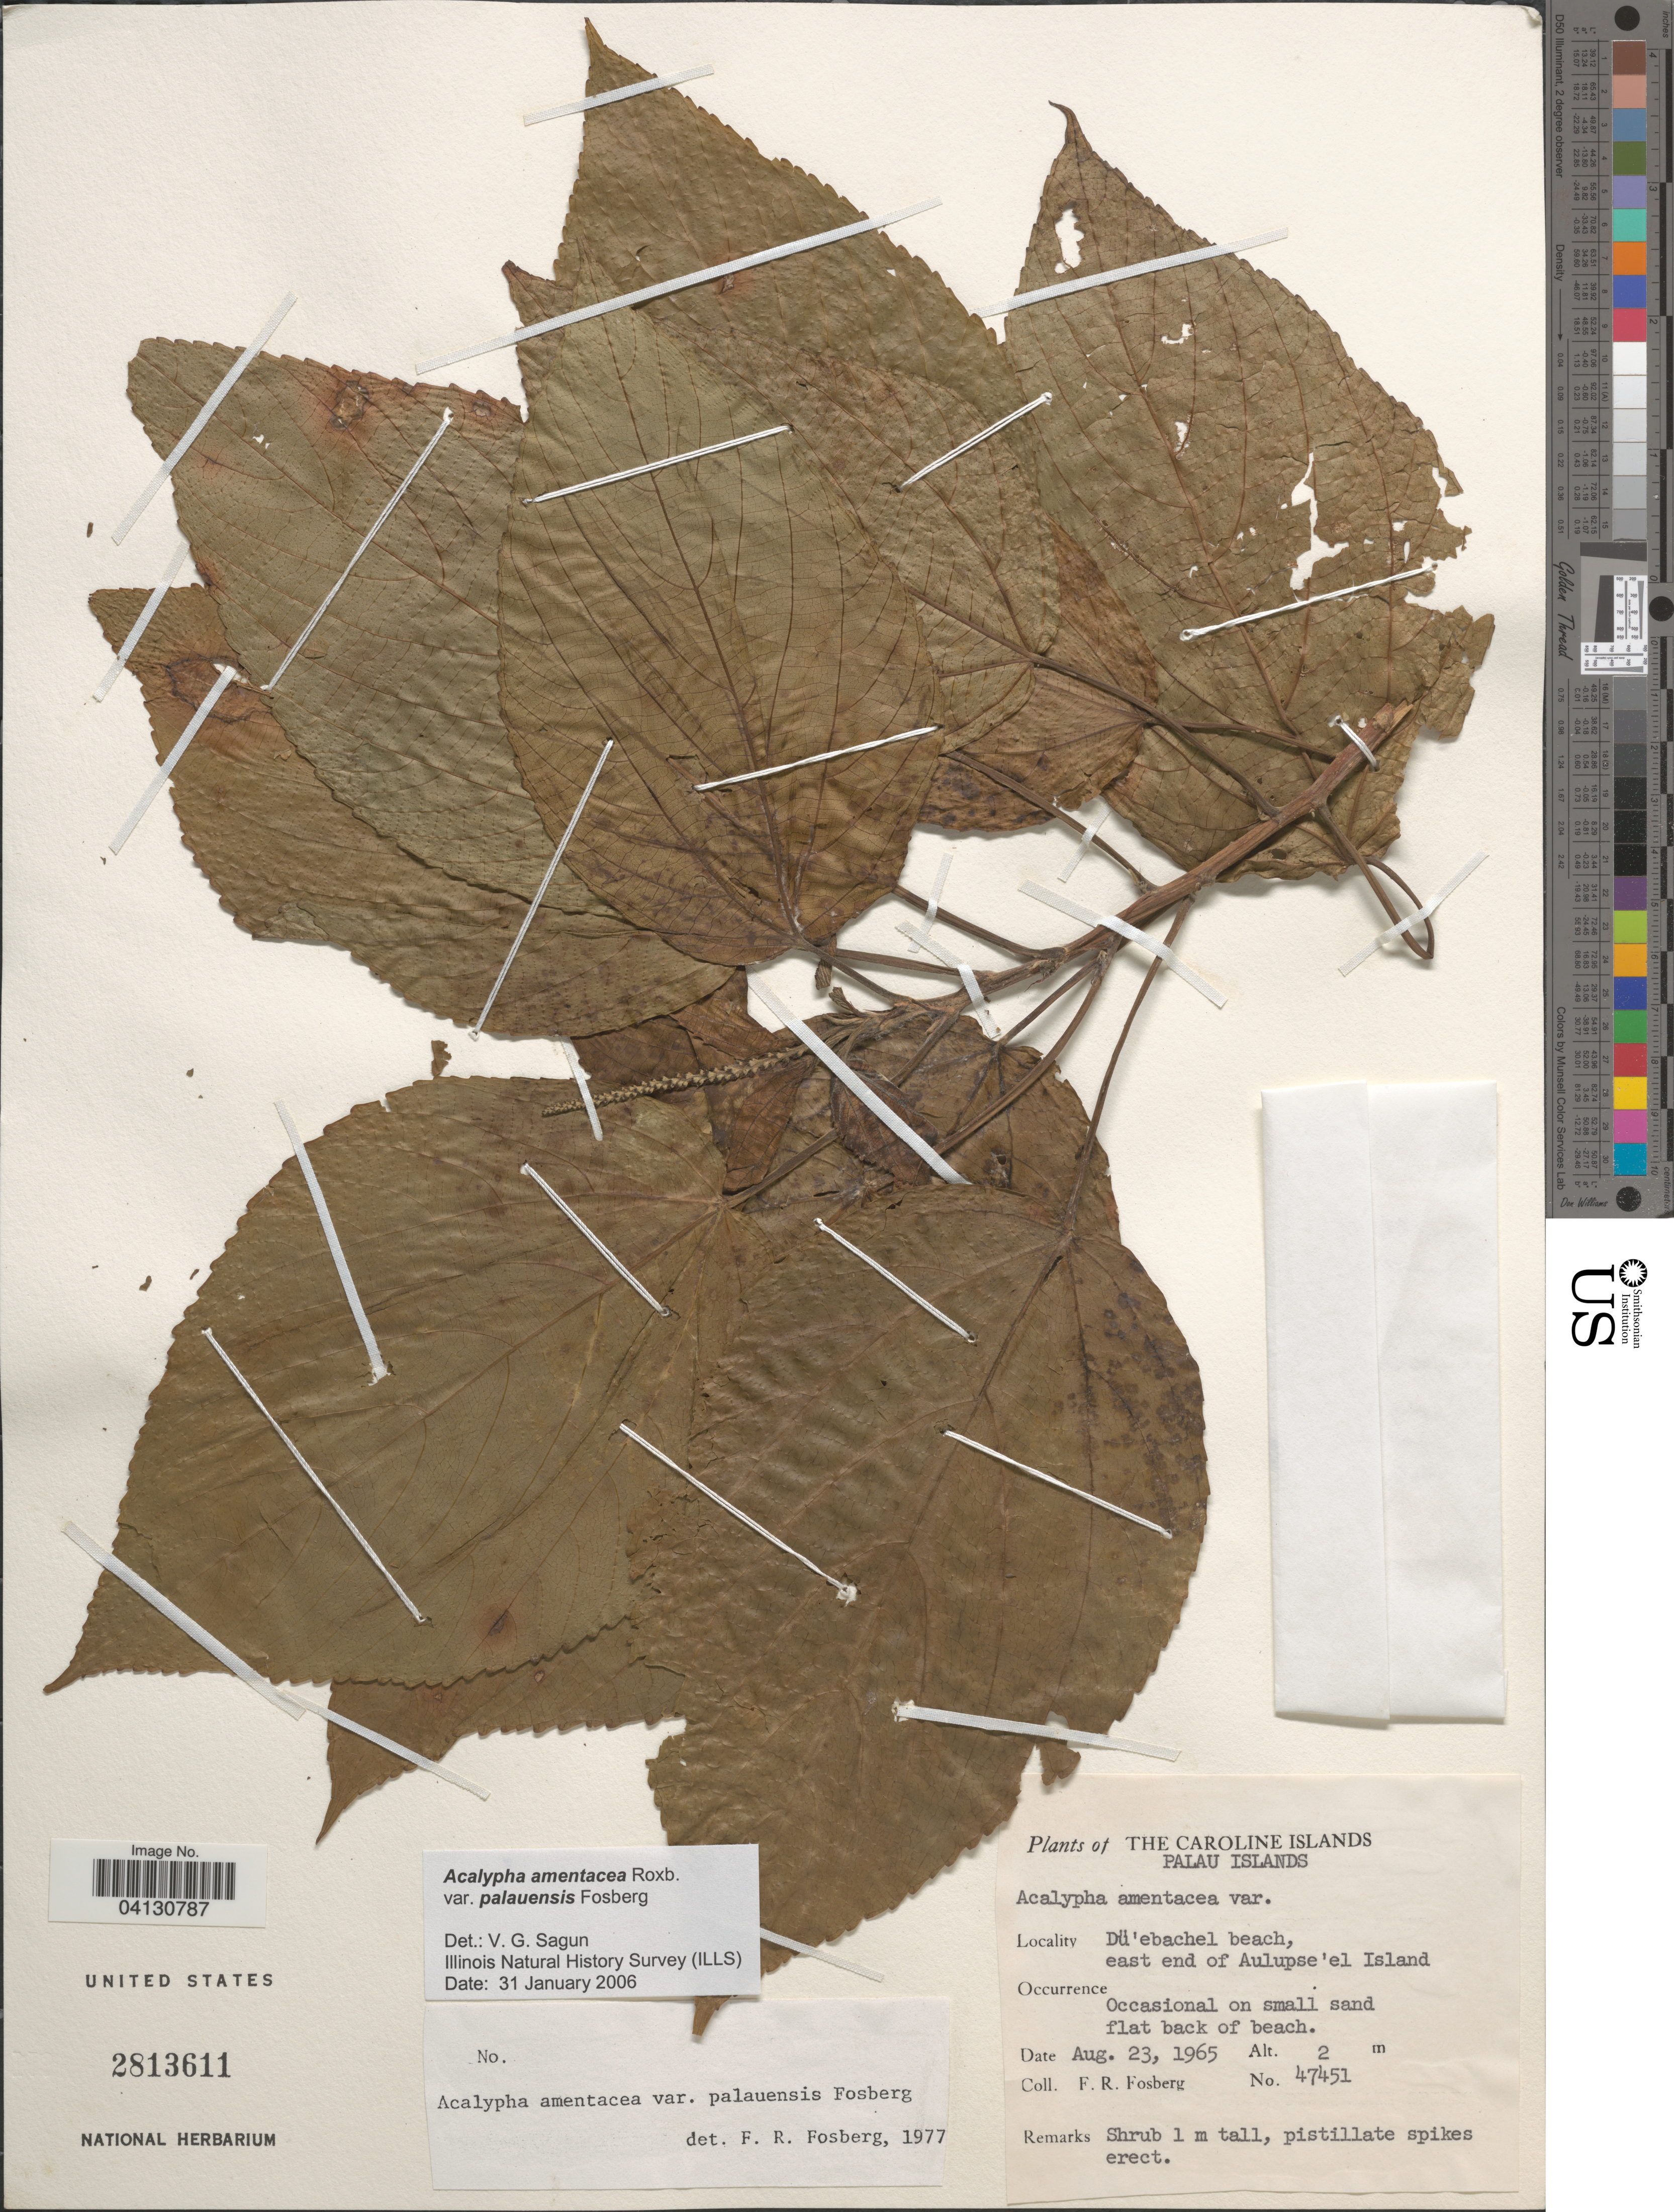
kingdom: Plantae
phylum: Tracheophyta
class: Magnoliopsida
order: Malpighiales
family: Euphorbiaceae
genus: Acalypha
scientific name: Acalypha amentacea var. palauensis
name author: Fosberg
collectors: F. R. Fosberg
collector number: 47451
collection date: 1965-08-23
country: Palau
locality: The Caroline Islands. Palau Islands. Dü'ebachel beach, east end of Aulupse'el Island.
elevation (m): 2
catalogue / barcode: US 2813611